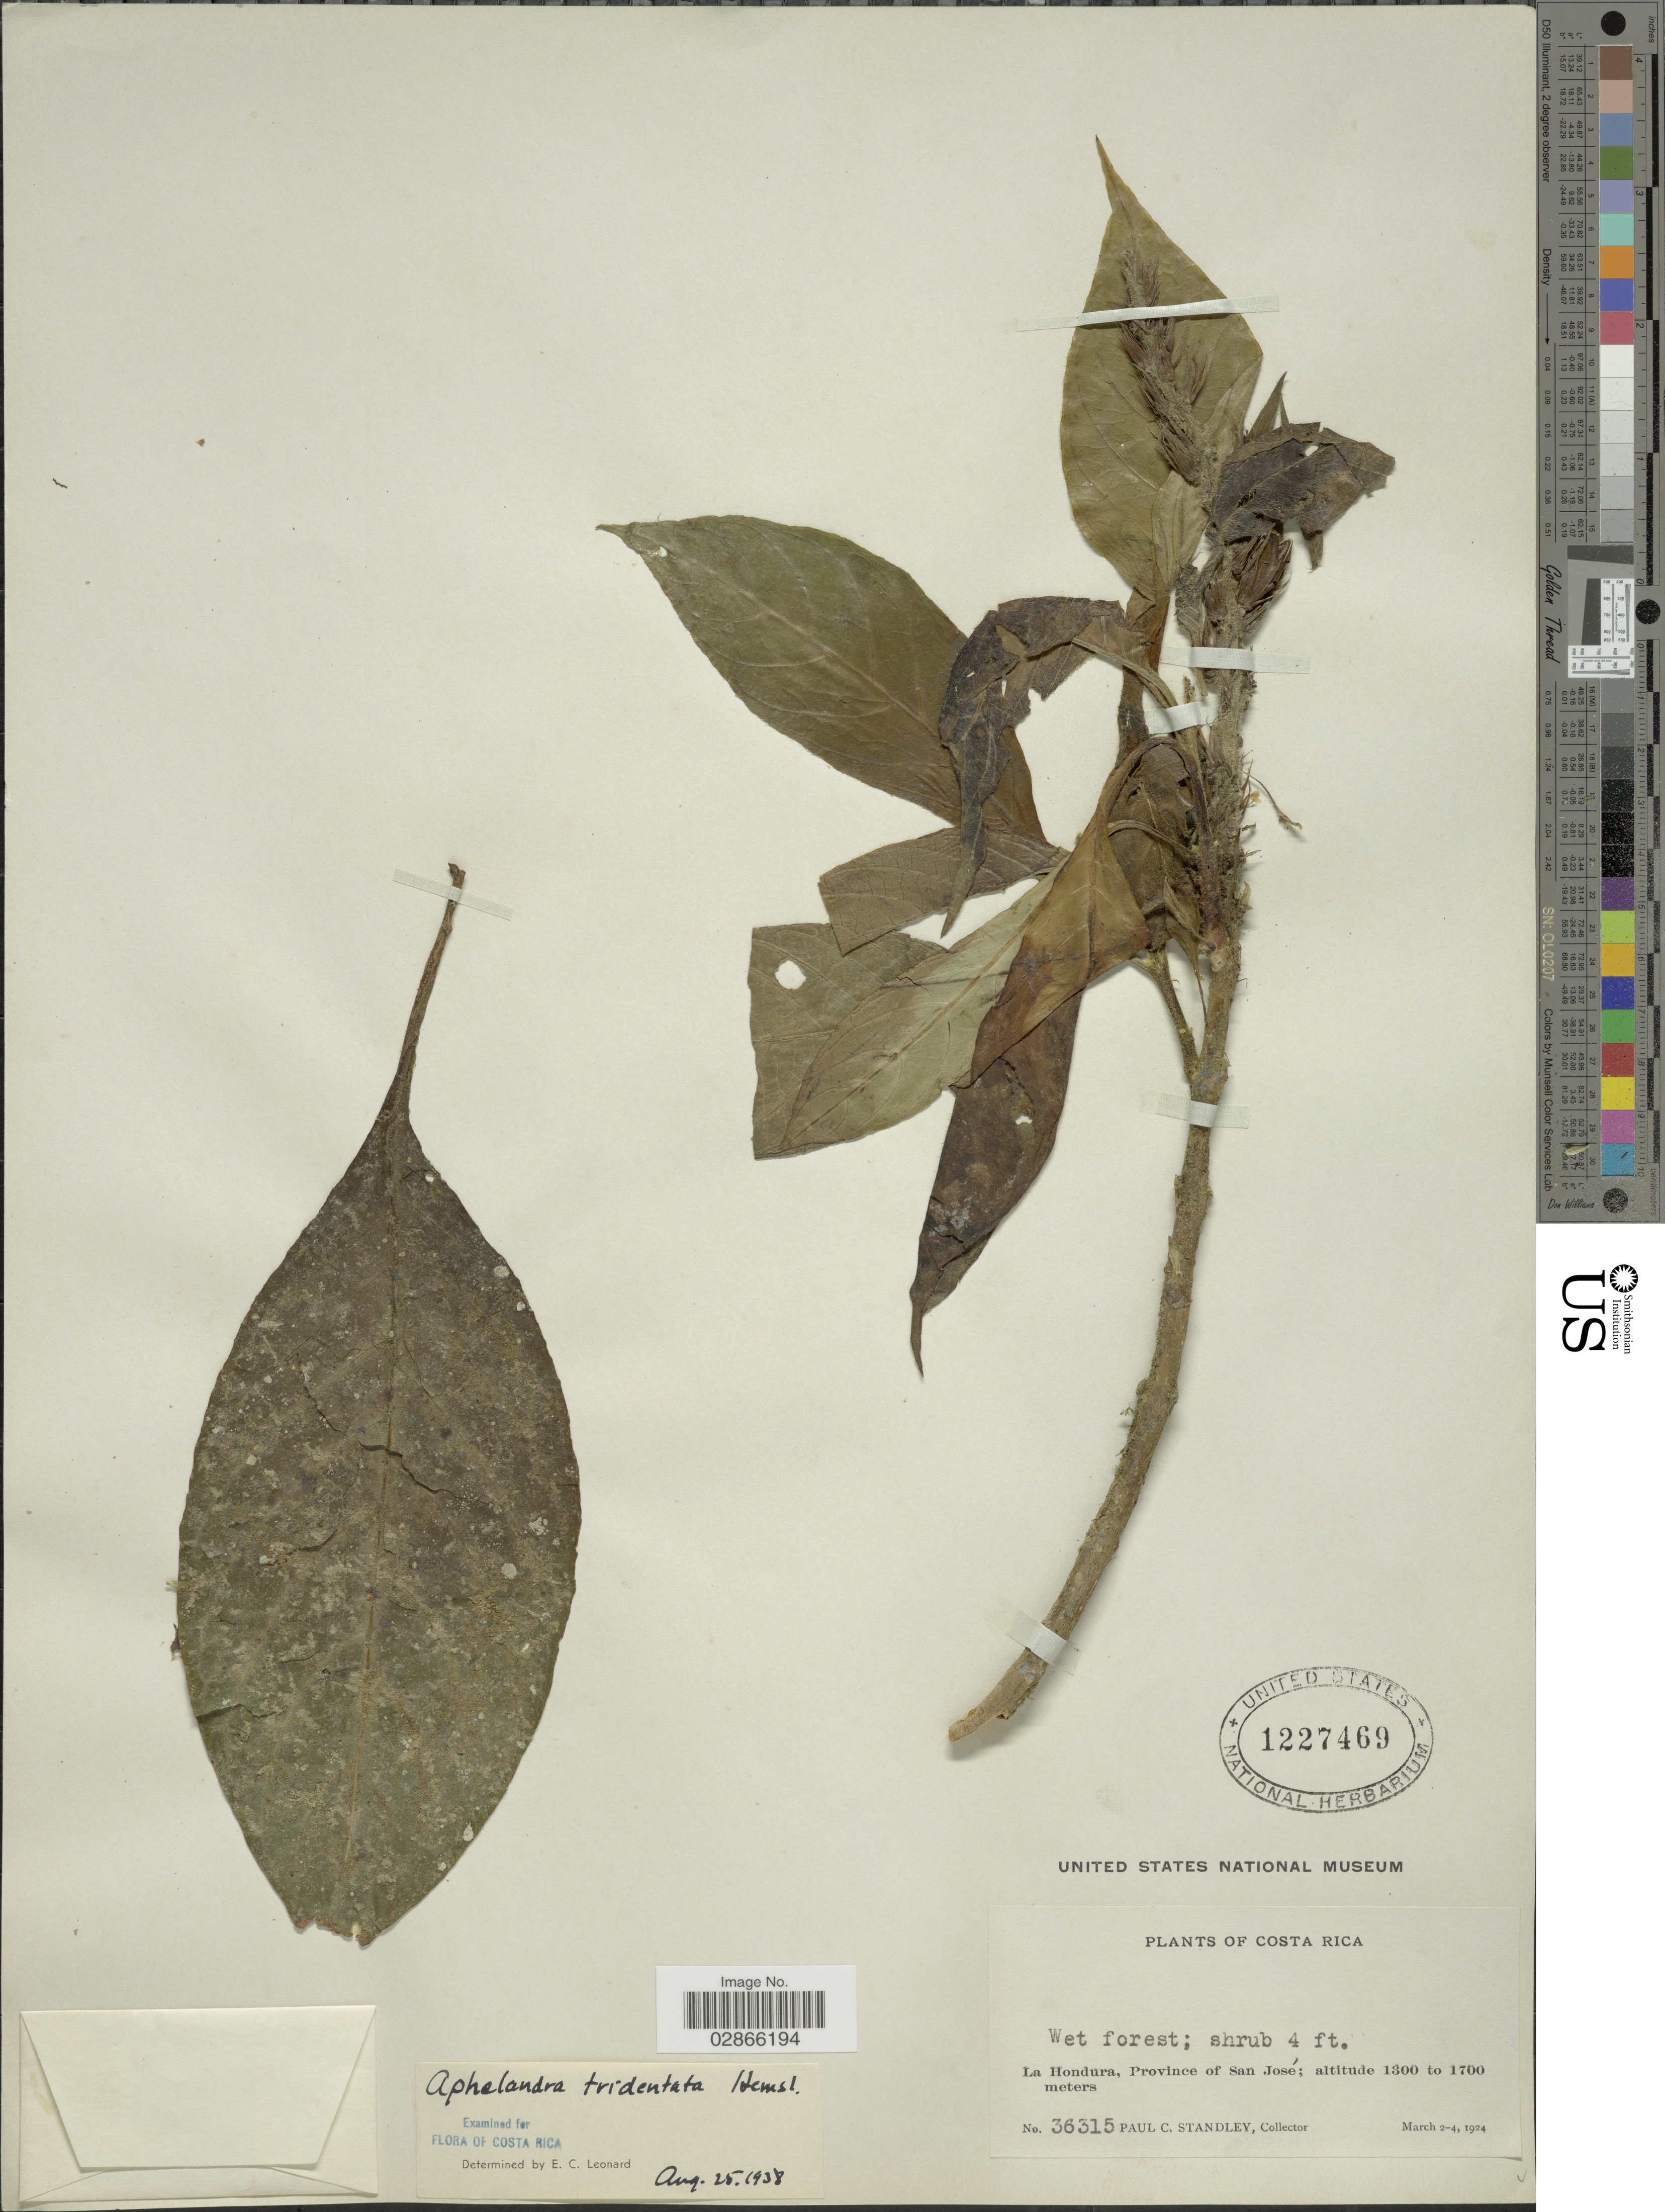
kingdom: Plantae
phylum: Tracheophyta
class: Magnoliopsida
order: Lamiales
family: Acanthaceae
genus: Aphelandra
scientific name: Aphelandra tridentata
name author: Hemsl.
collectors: P. C. Standley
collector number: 36315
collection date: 1924-03-02/1924-03-04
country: Costa Rica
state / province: San José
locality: La Hondura.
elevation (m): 1300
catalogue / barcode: US 1227469